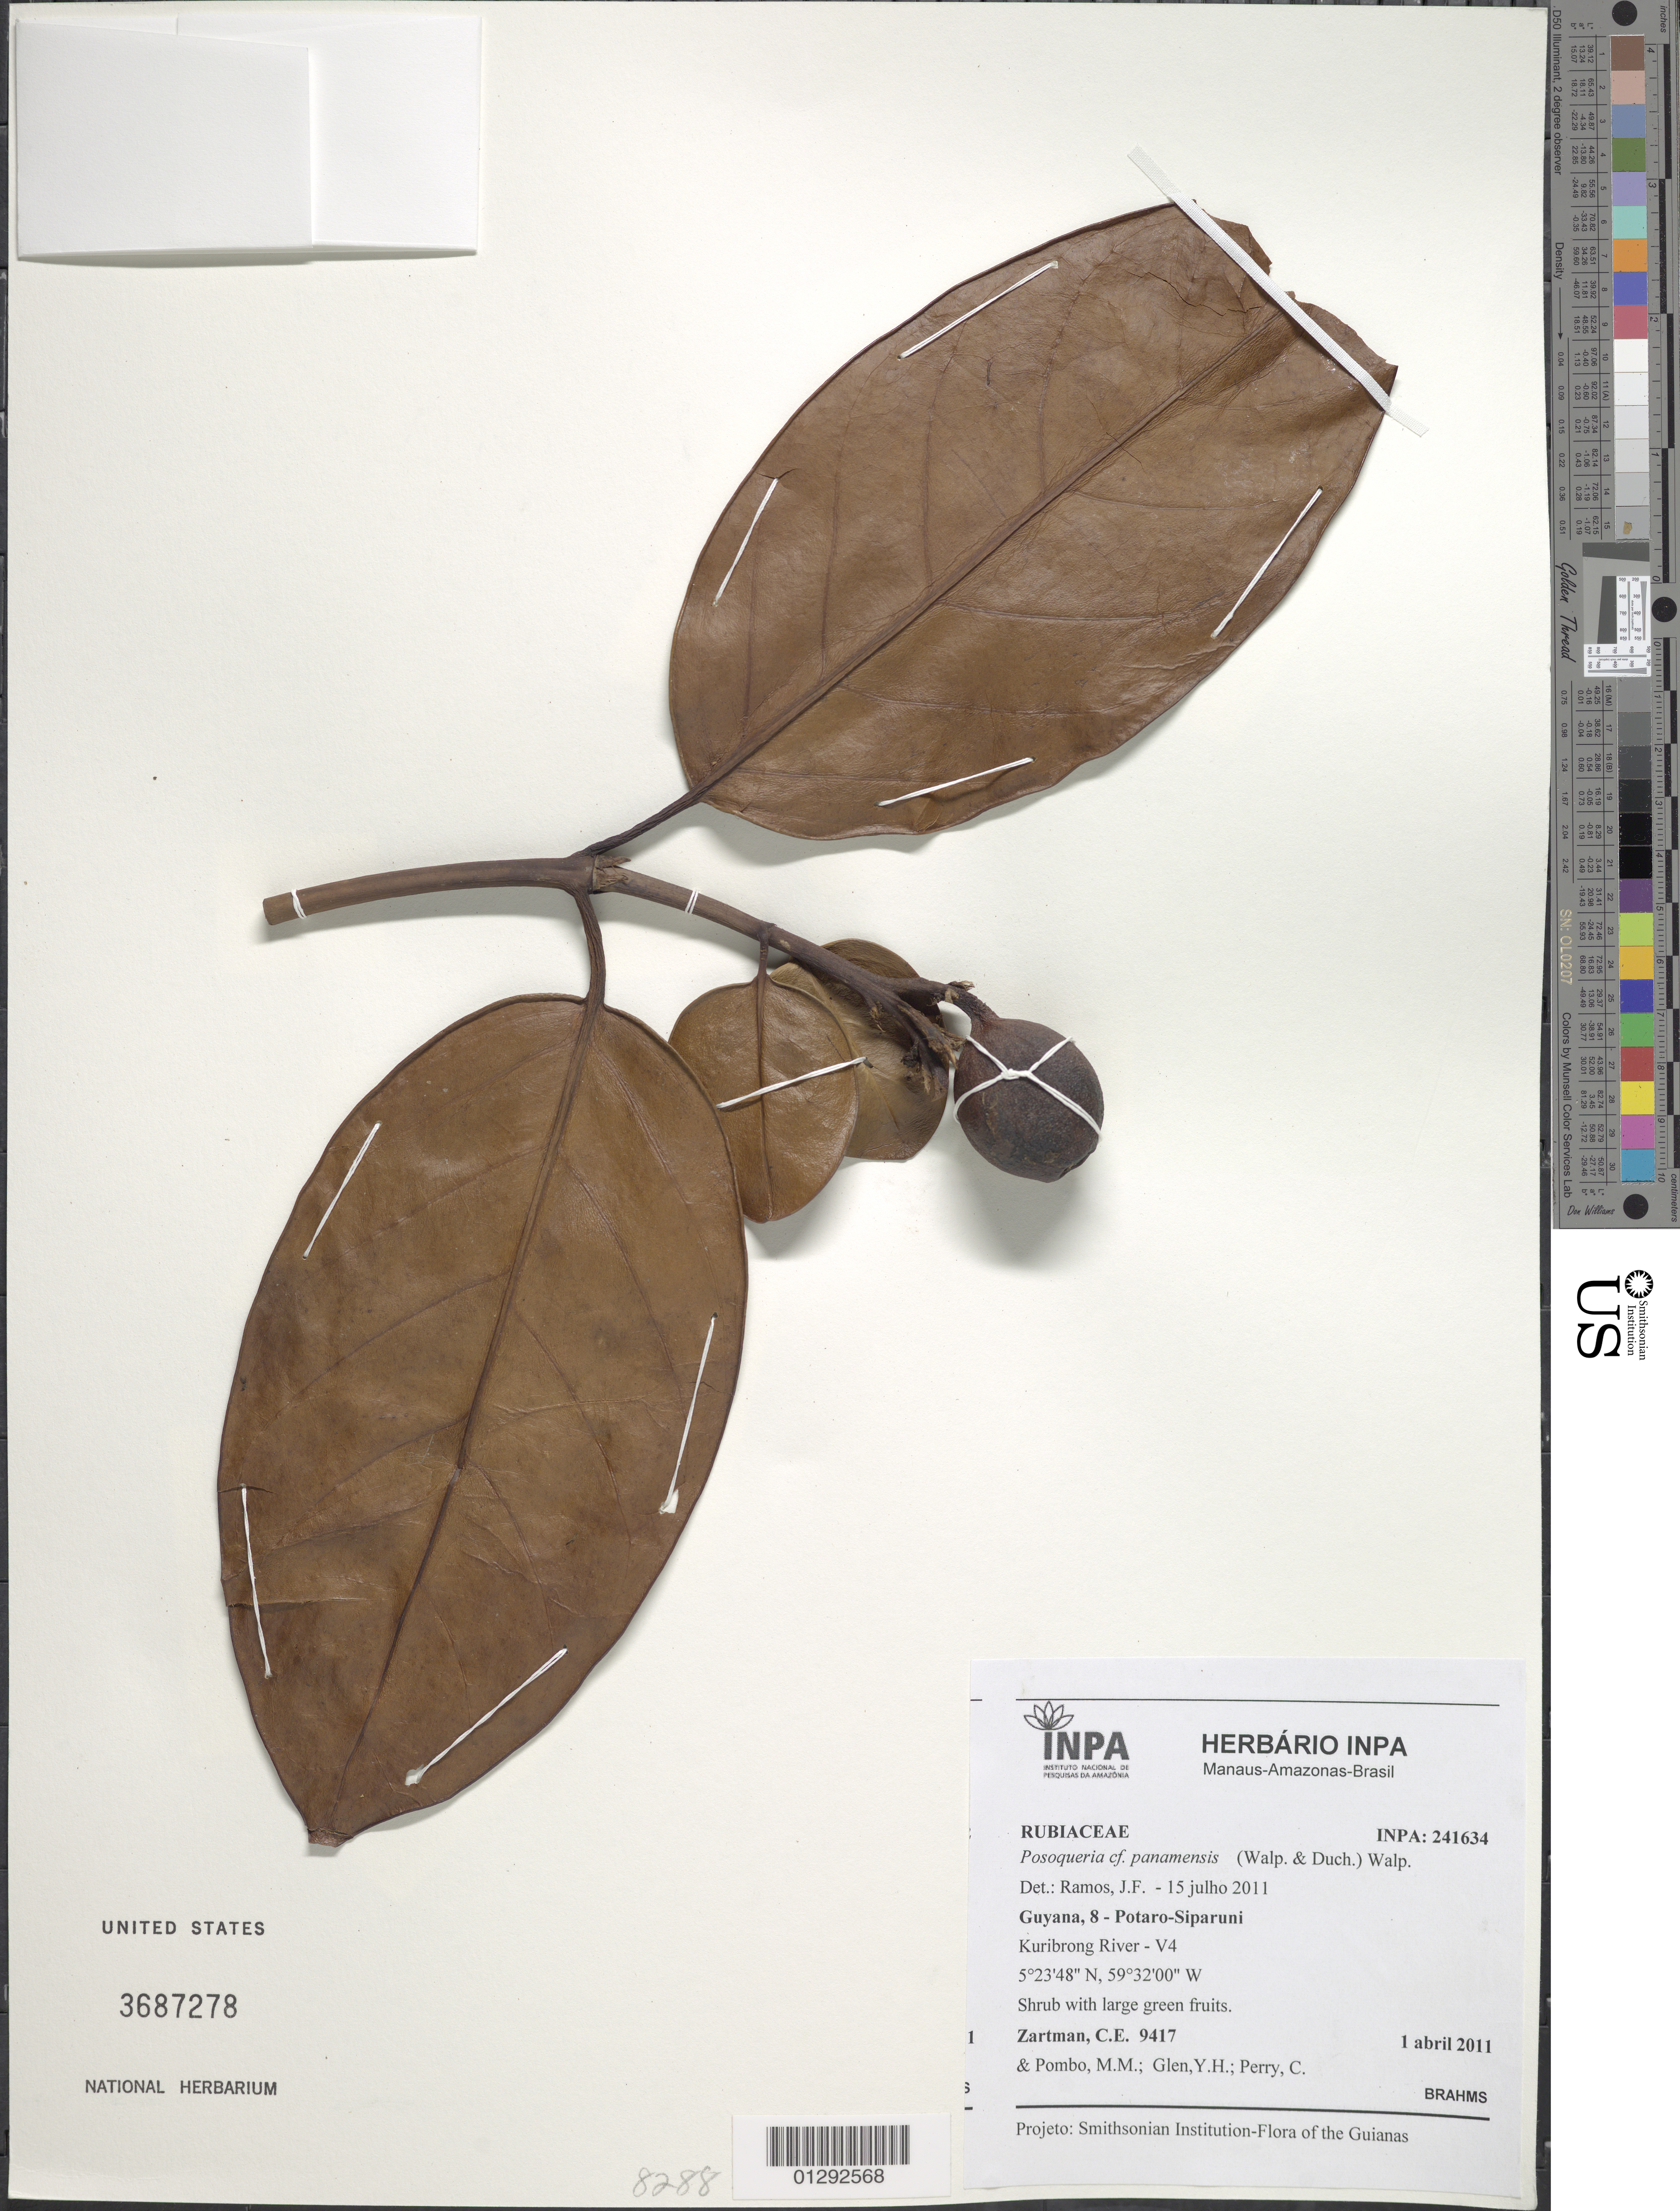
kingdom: Plantae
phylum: Tracheophyta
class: Magnoliopsida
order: Gentianales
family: Rubiaceae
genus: Posoqueria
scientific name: Posoqueria panamensis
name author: (Walp. & Duchass.) Walp.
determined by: Ramos, J. F.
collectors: C. Zartman, M. Pombo, Y. Glen & C. Perry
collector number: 9417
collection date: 2011-04-01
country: Guyana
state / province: Potaro-Siparuni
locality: Kuribrong River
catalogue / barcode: US 3687278